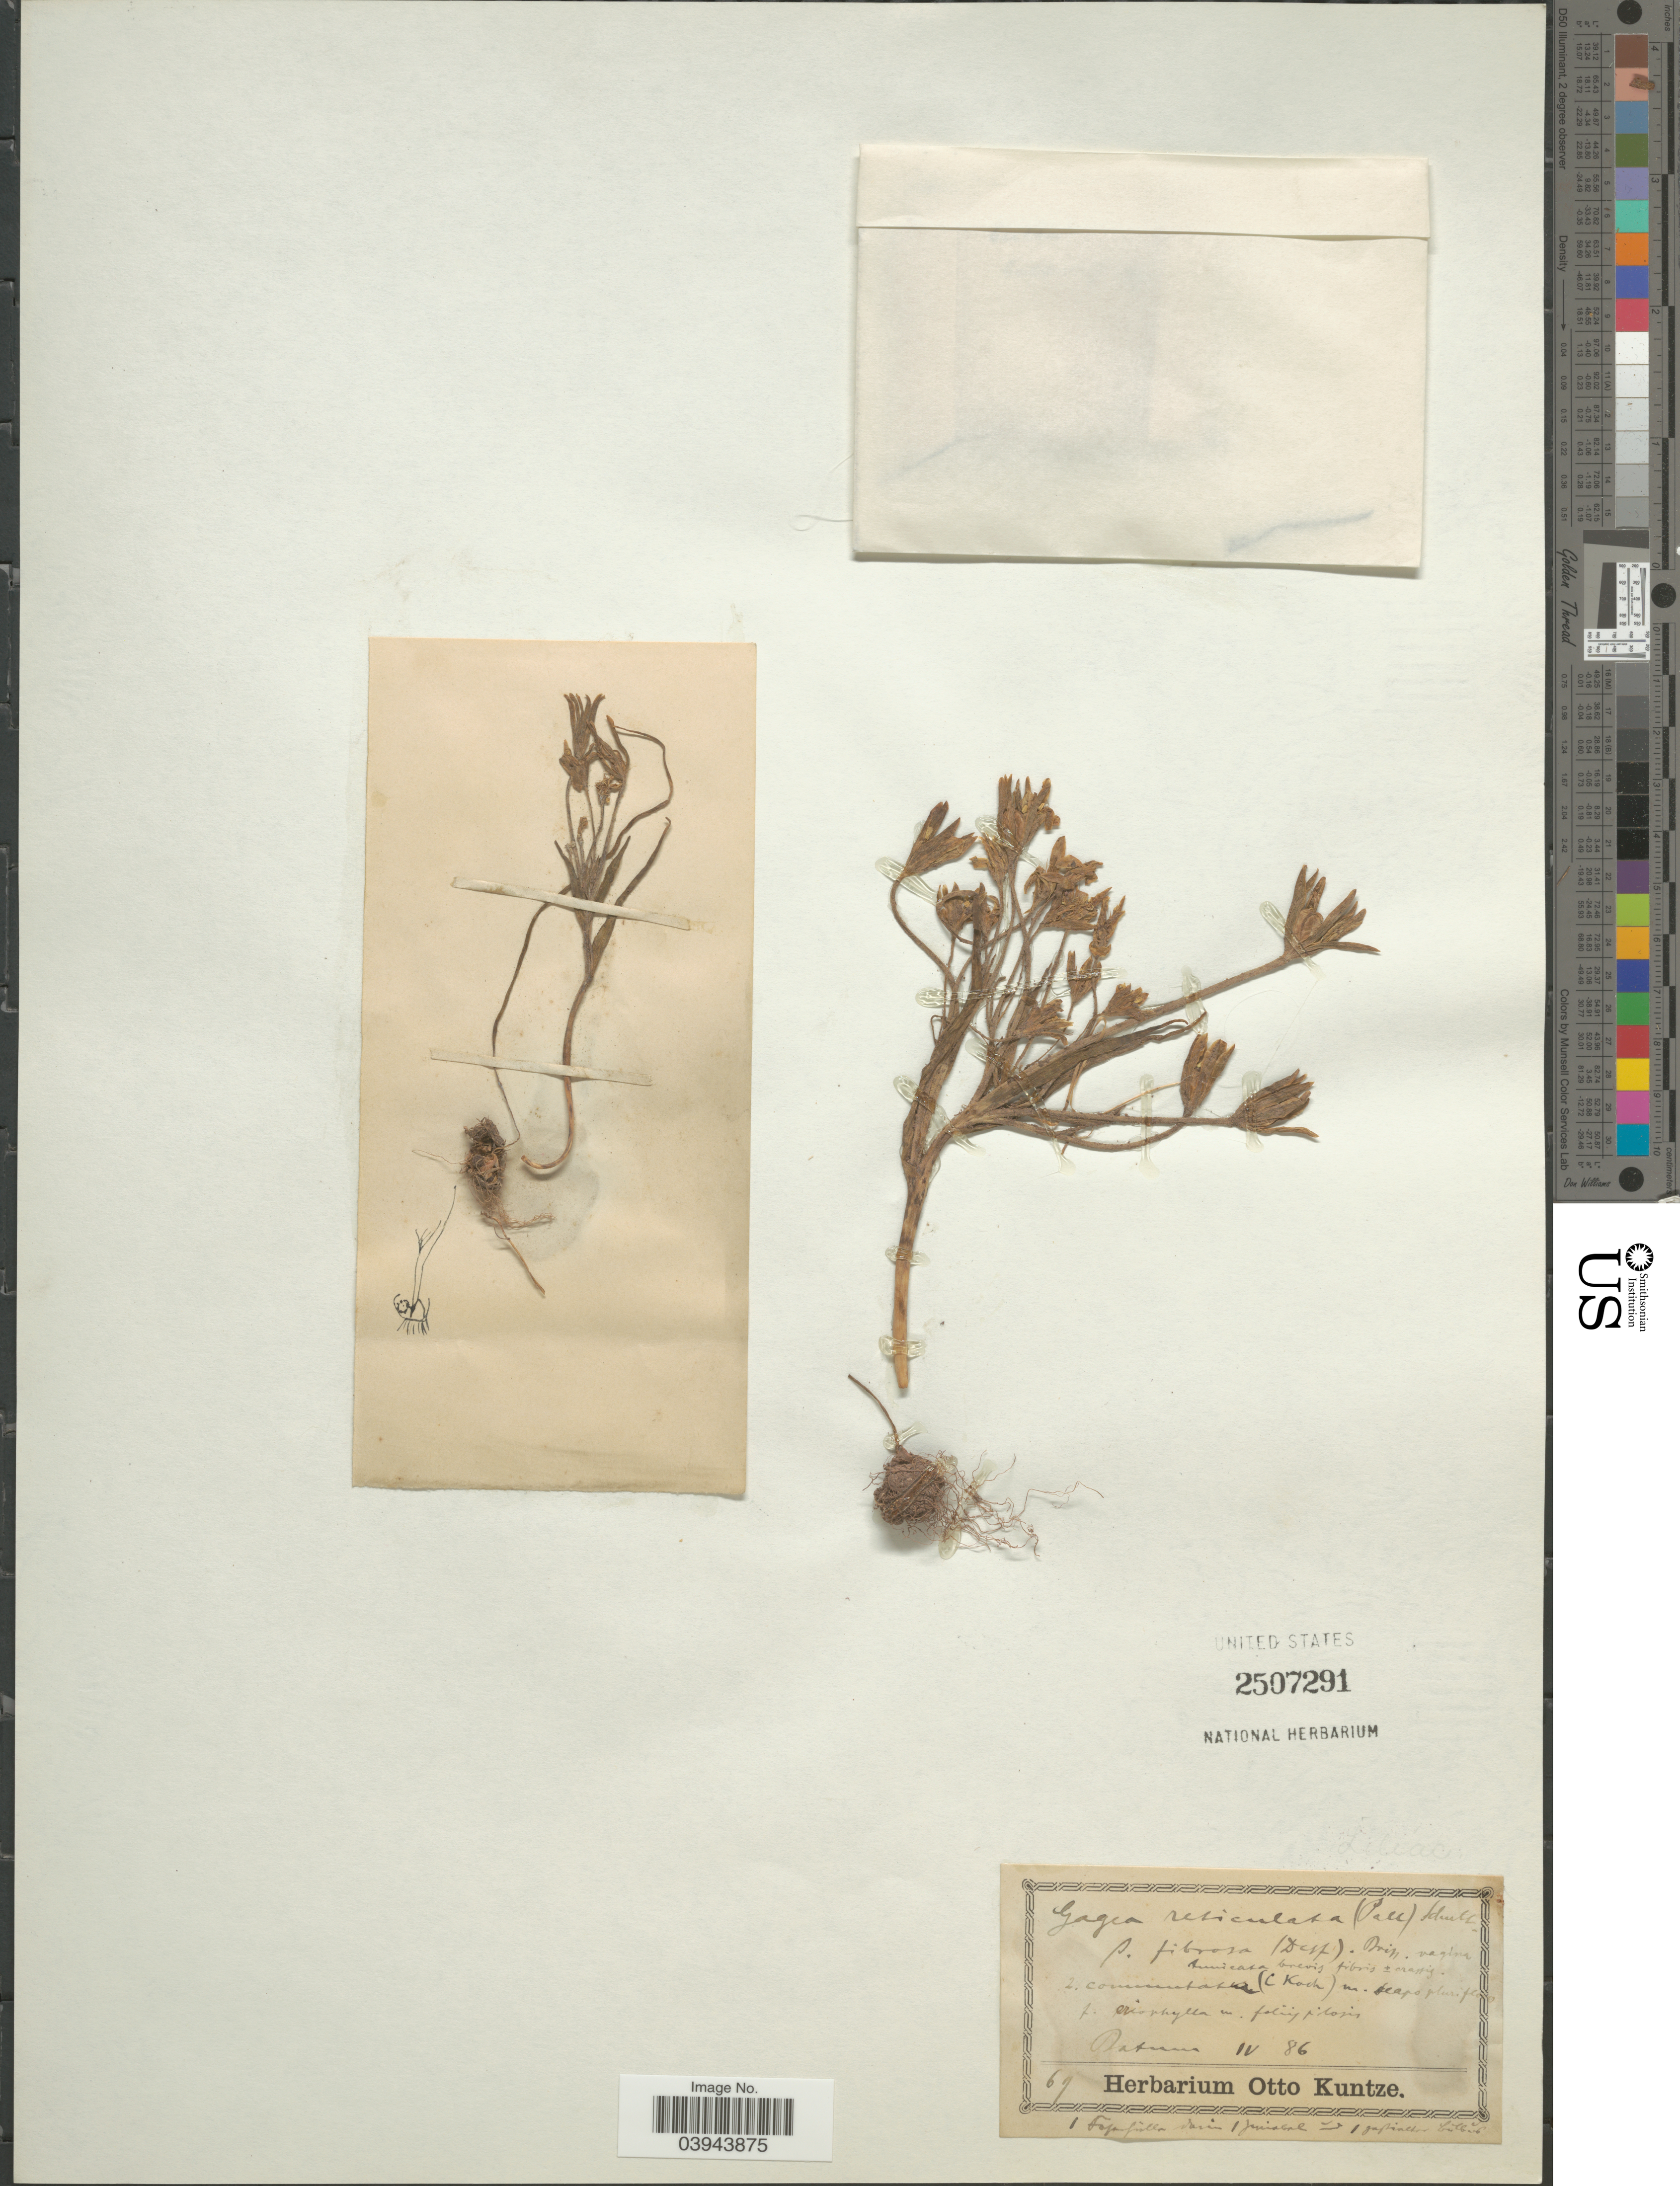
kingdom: Plantae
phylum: Tracheophyta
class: Liliopsida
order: Liliales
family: Liliaceae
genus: Gagea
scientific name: Gagea reticulata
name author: (Pall.) Schult. & Schult. f.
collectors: ex herb. Otto Kuntze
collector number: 67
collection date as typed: Transcribed d/m/y: /4/86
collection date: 1886-04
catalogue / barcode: US 2507291